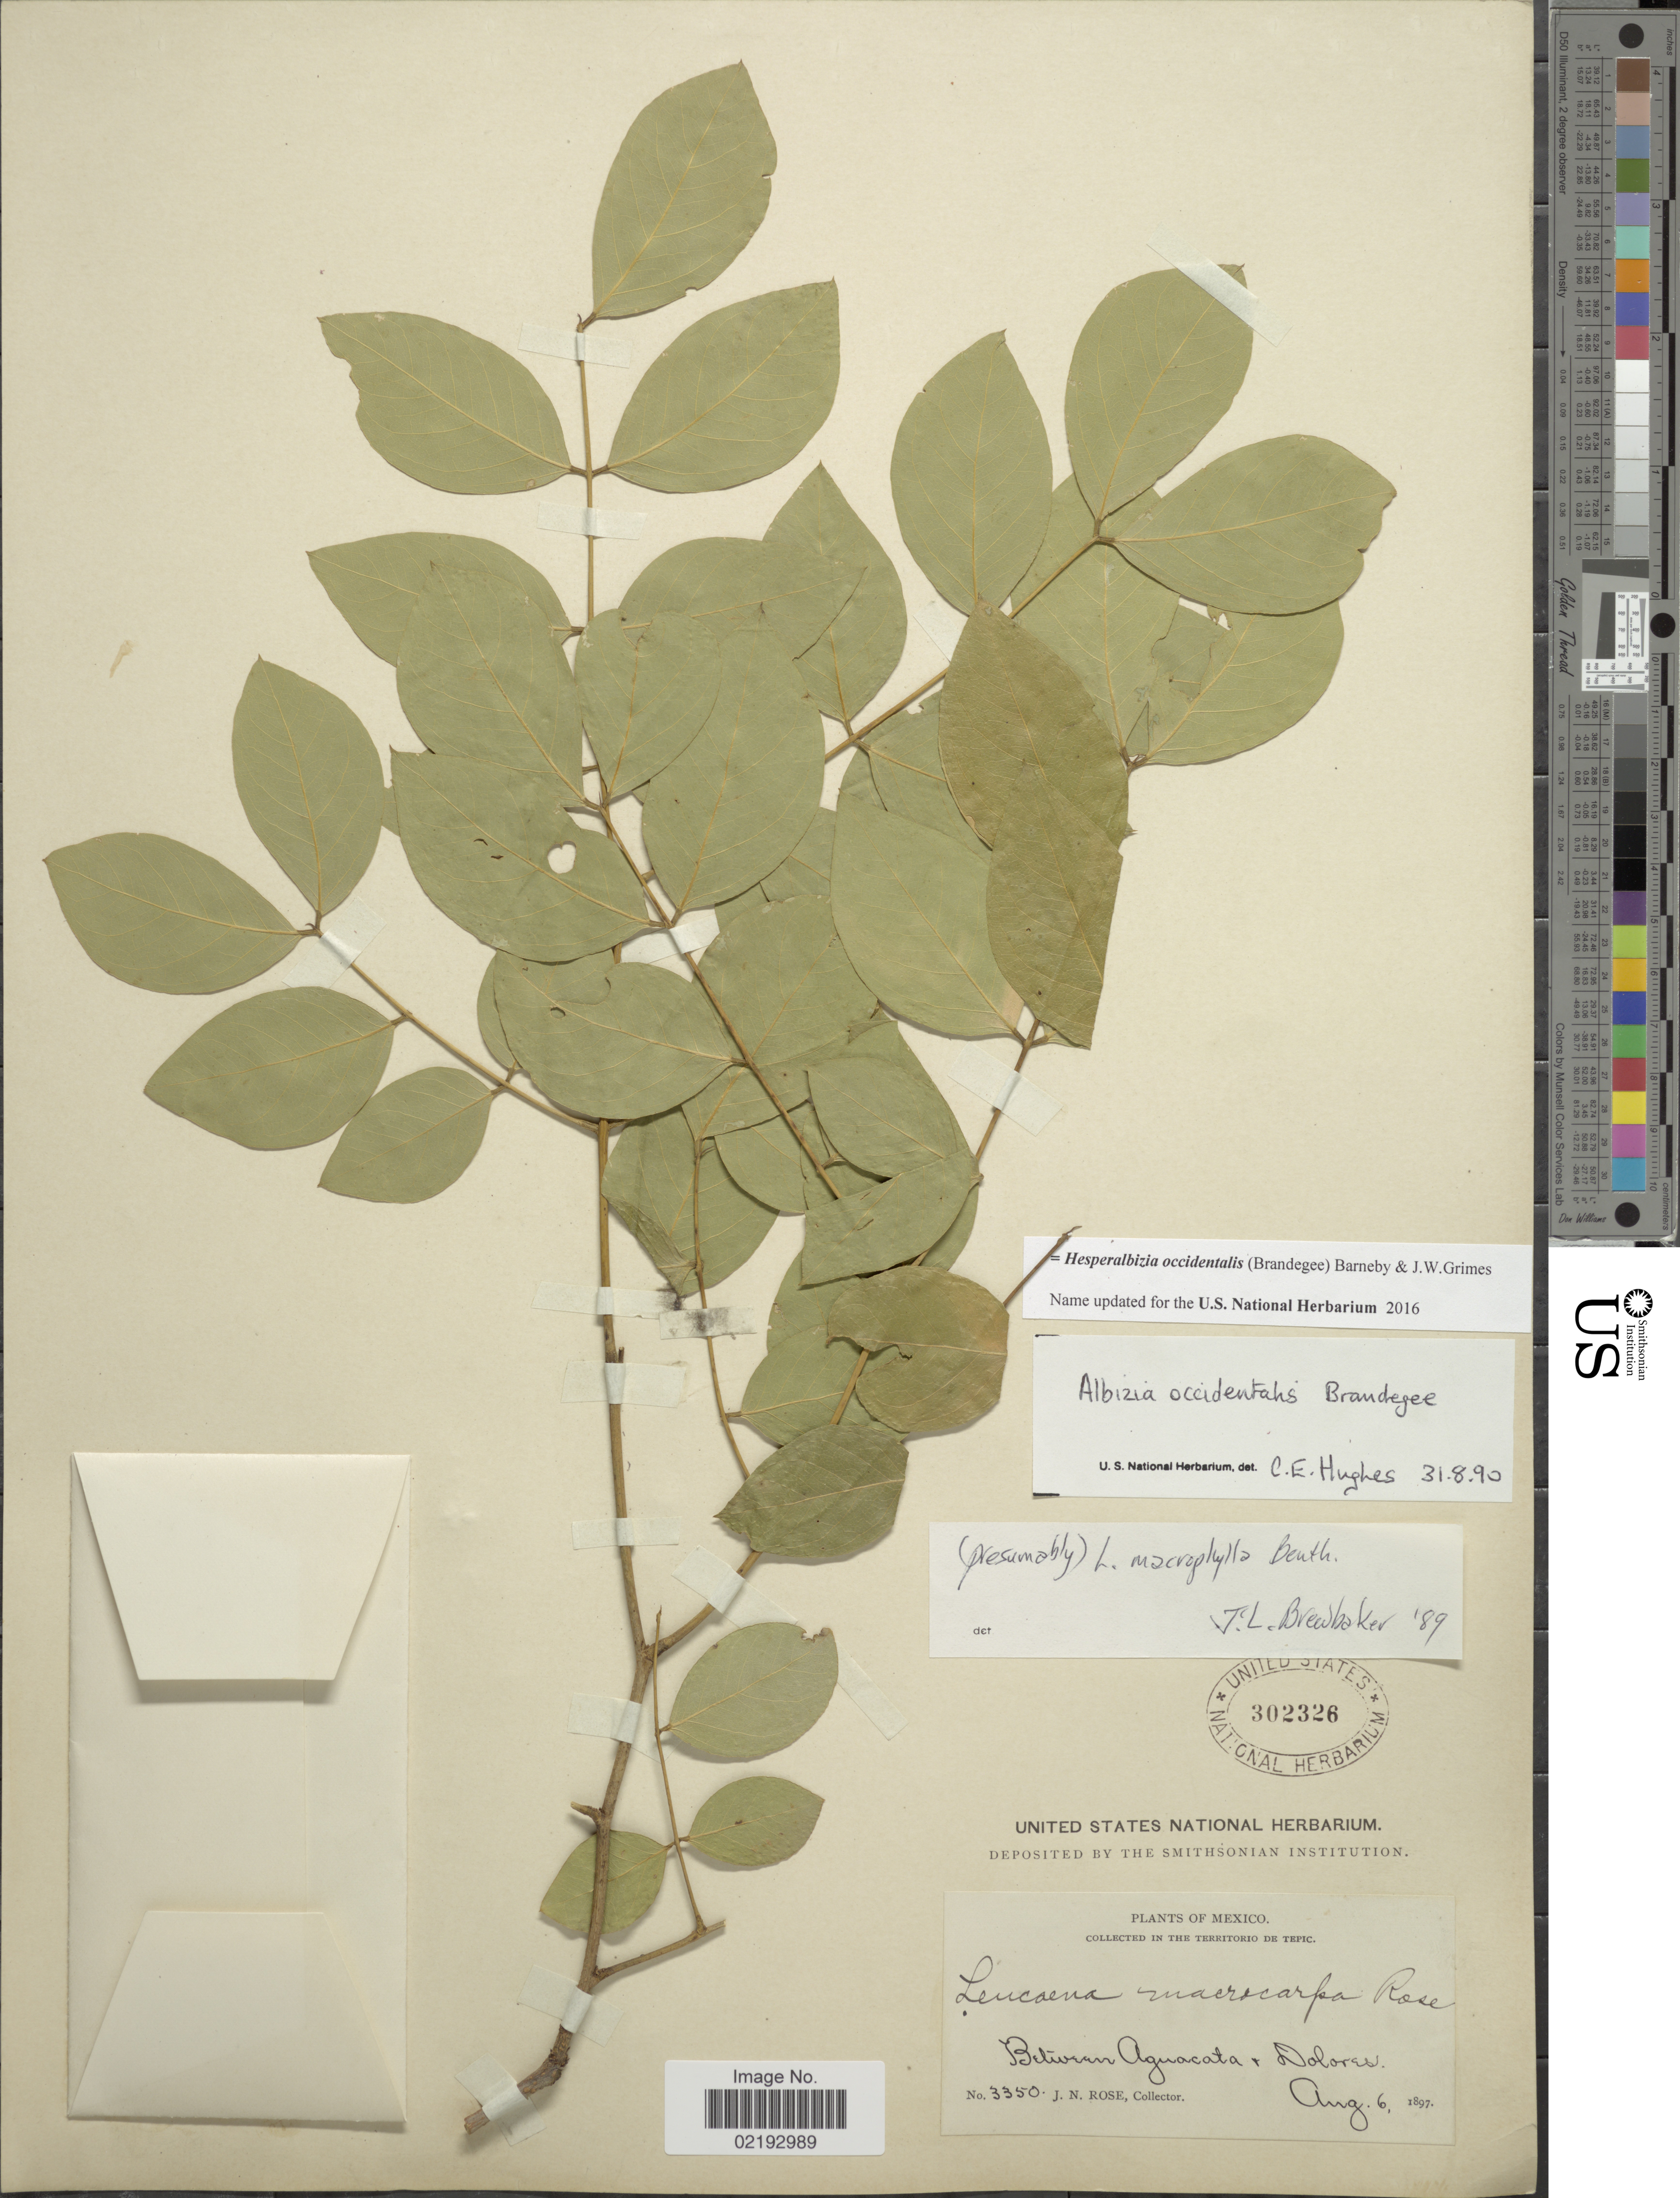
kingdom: Plantae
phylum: Tracheophyta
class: Magnoliopsida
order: Fabales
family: Fabaceae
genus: Hesperalbizia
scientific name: Hesperalbizia occidentalis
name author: (Brandegee) Barneby & J.W. Grimes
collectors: J. N. Rose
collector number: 3350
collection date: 1897-08-06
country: Mexico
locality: Territorio de Tepic, between Aguacata + Dolores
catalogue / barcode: US 302326